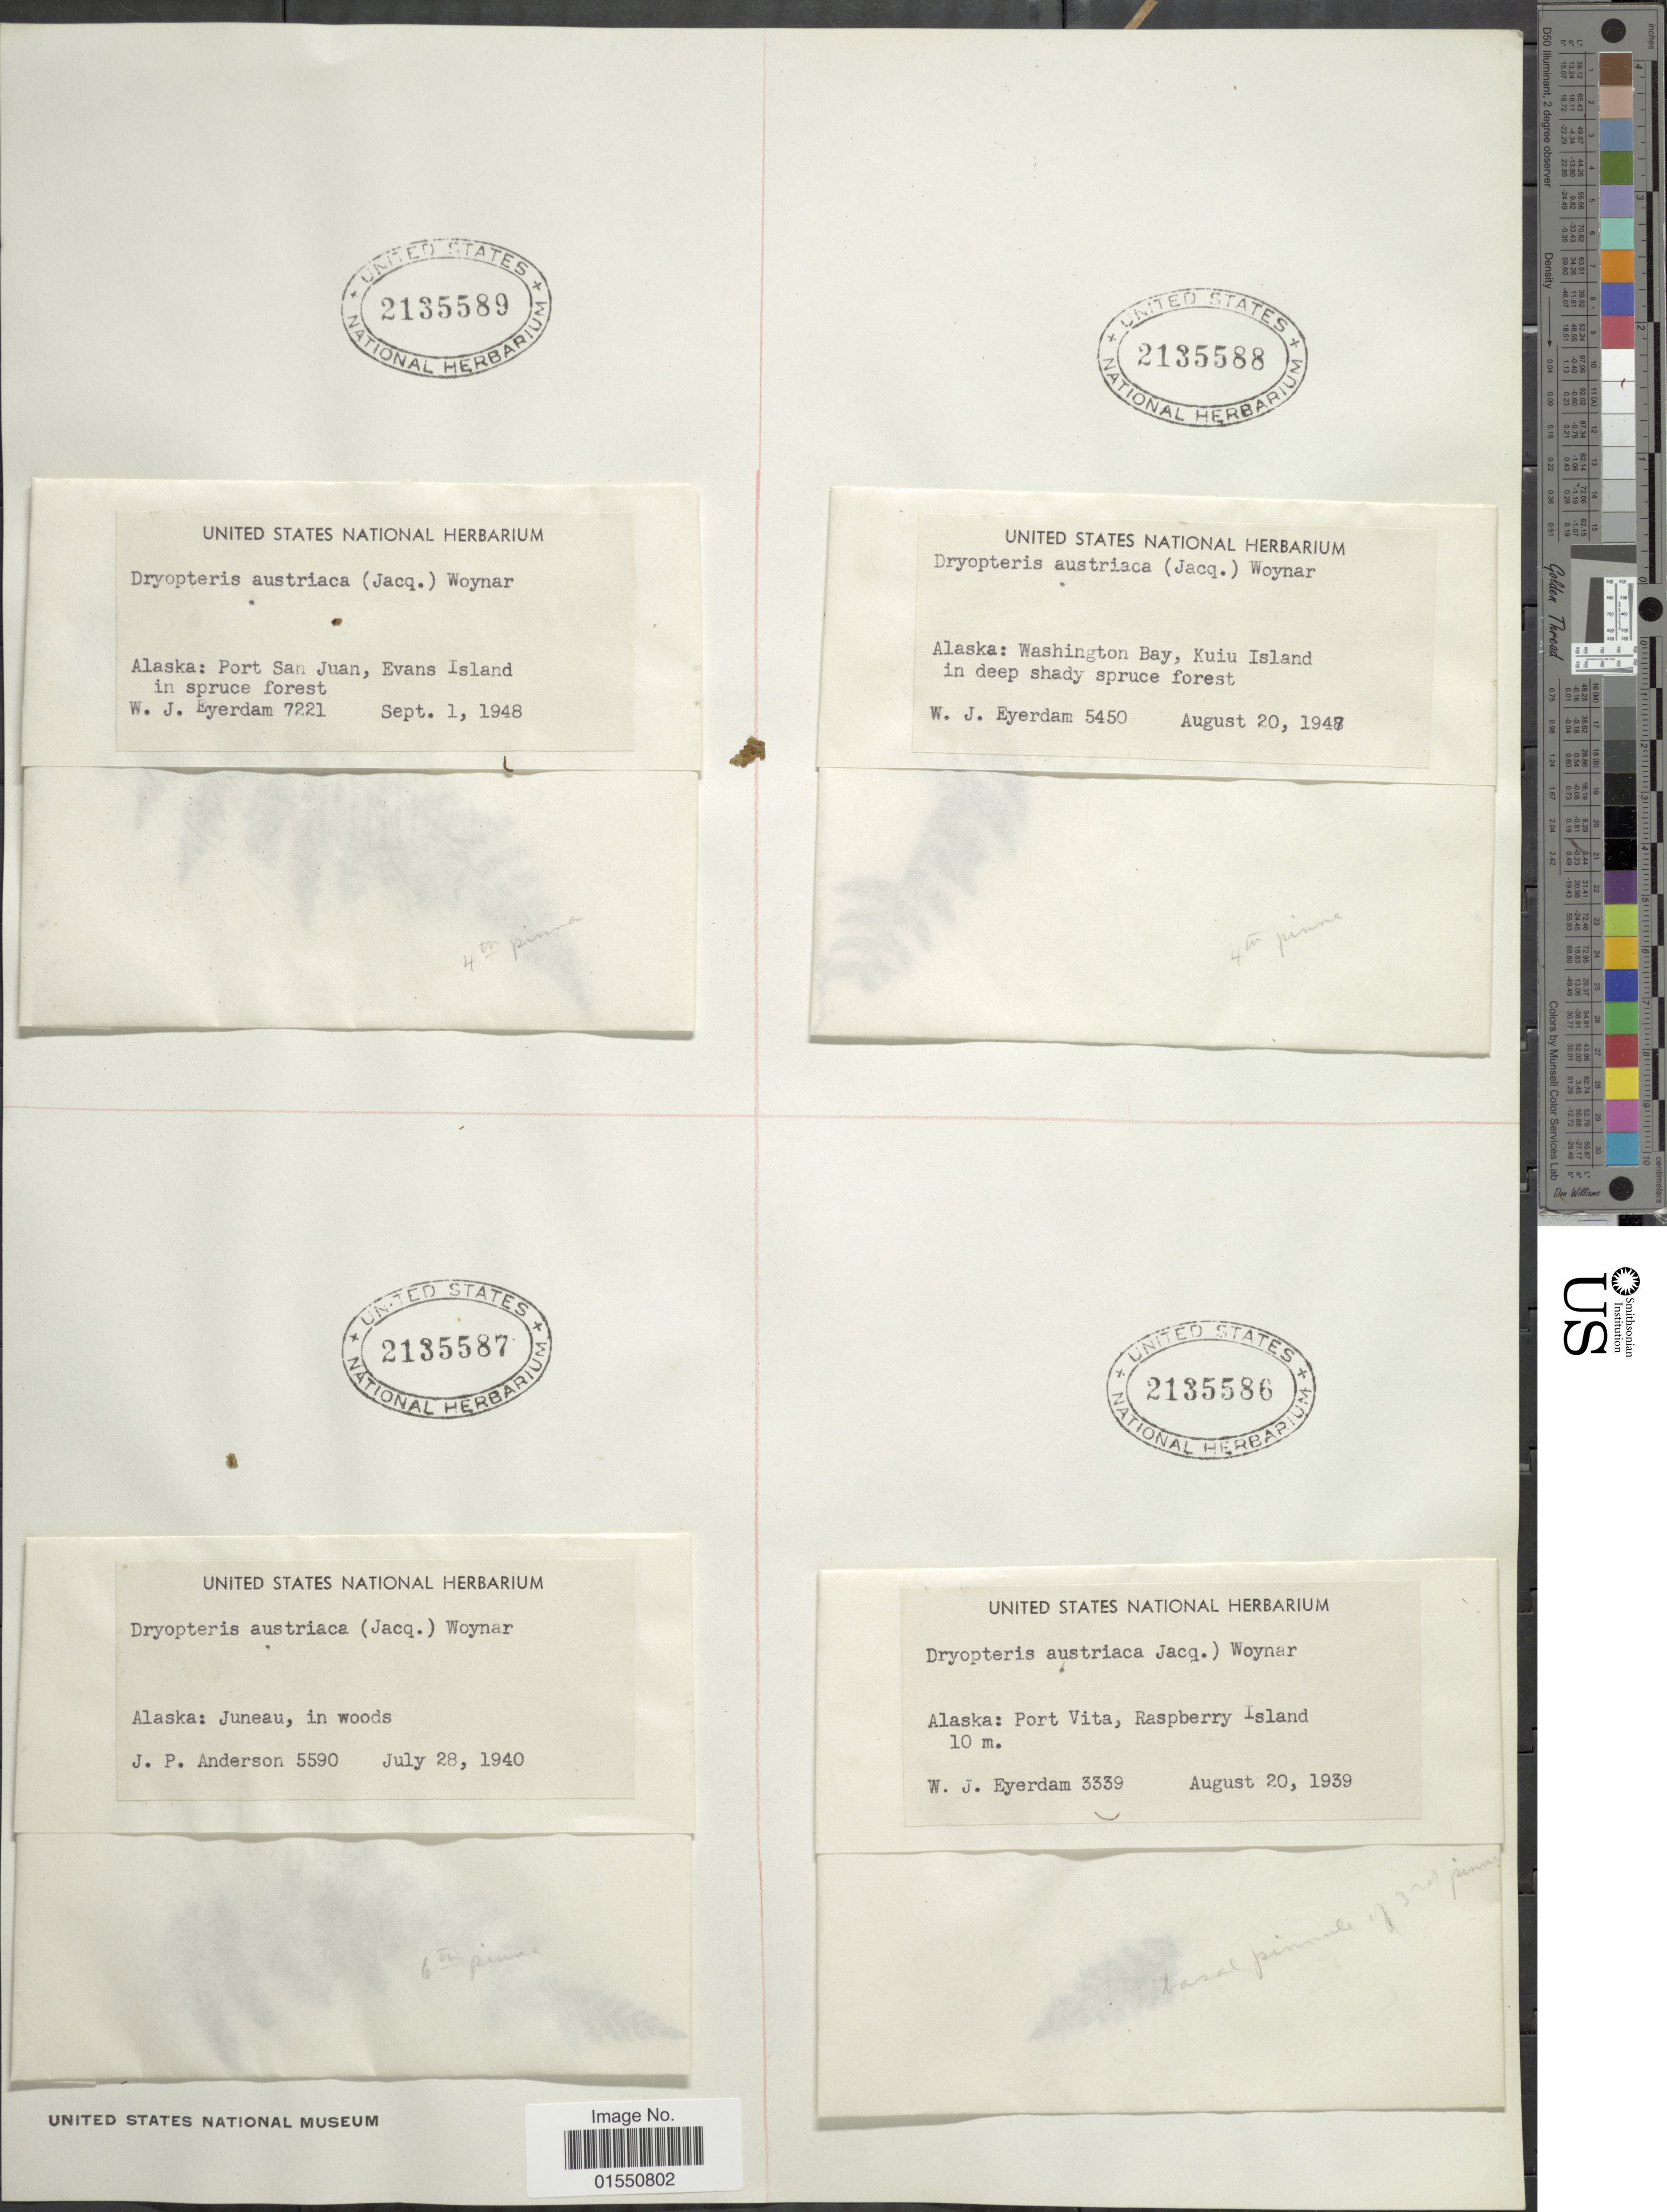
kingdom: Plantae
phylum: Tracheophyta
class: Polypodiopsida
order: Polypodiales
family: Dryopteridaceae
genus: Dryopteris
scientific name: Dryopteris expansa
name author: (C. Presl) Fraser-Jenk. & Jermy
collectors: W. J. Eyerdam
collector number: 5450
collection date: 1947-08-20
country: United States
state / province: Alaska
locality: Washington Bay, Kuiu Island in deep shady spruce forest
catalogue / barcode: US 2135588-4